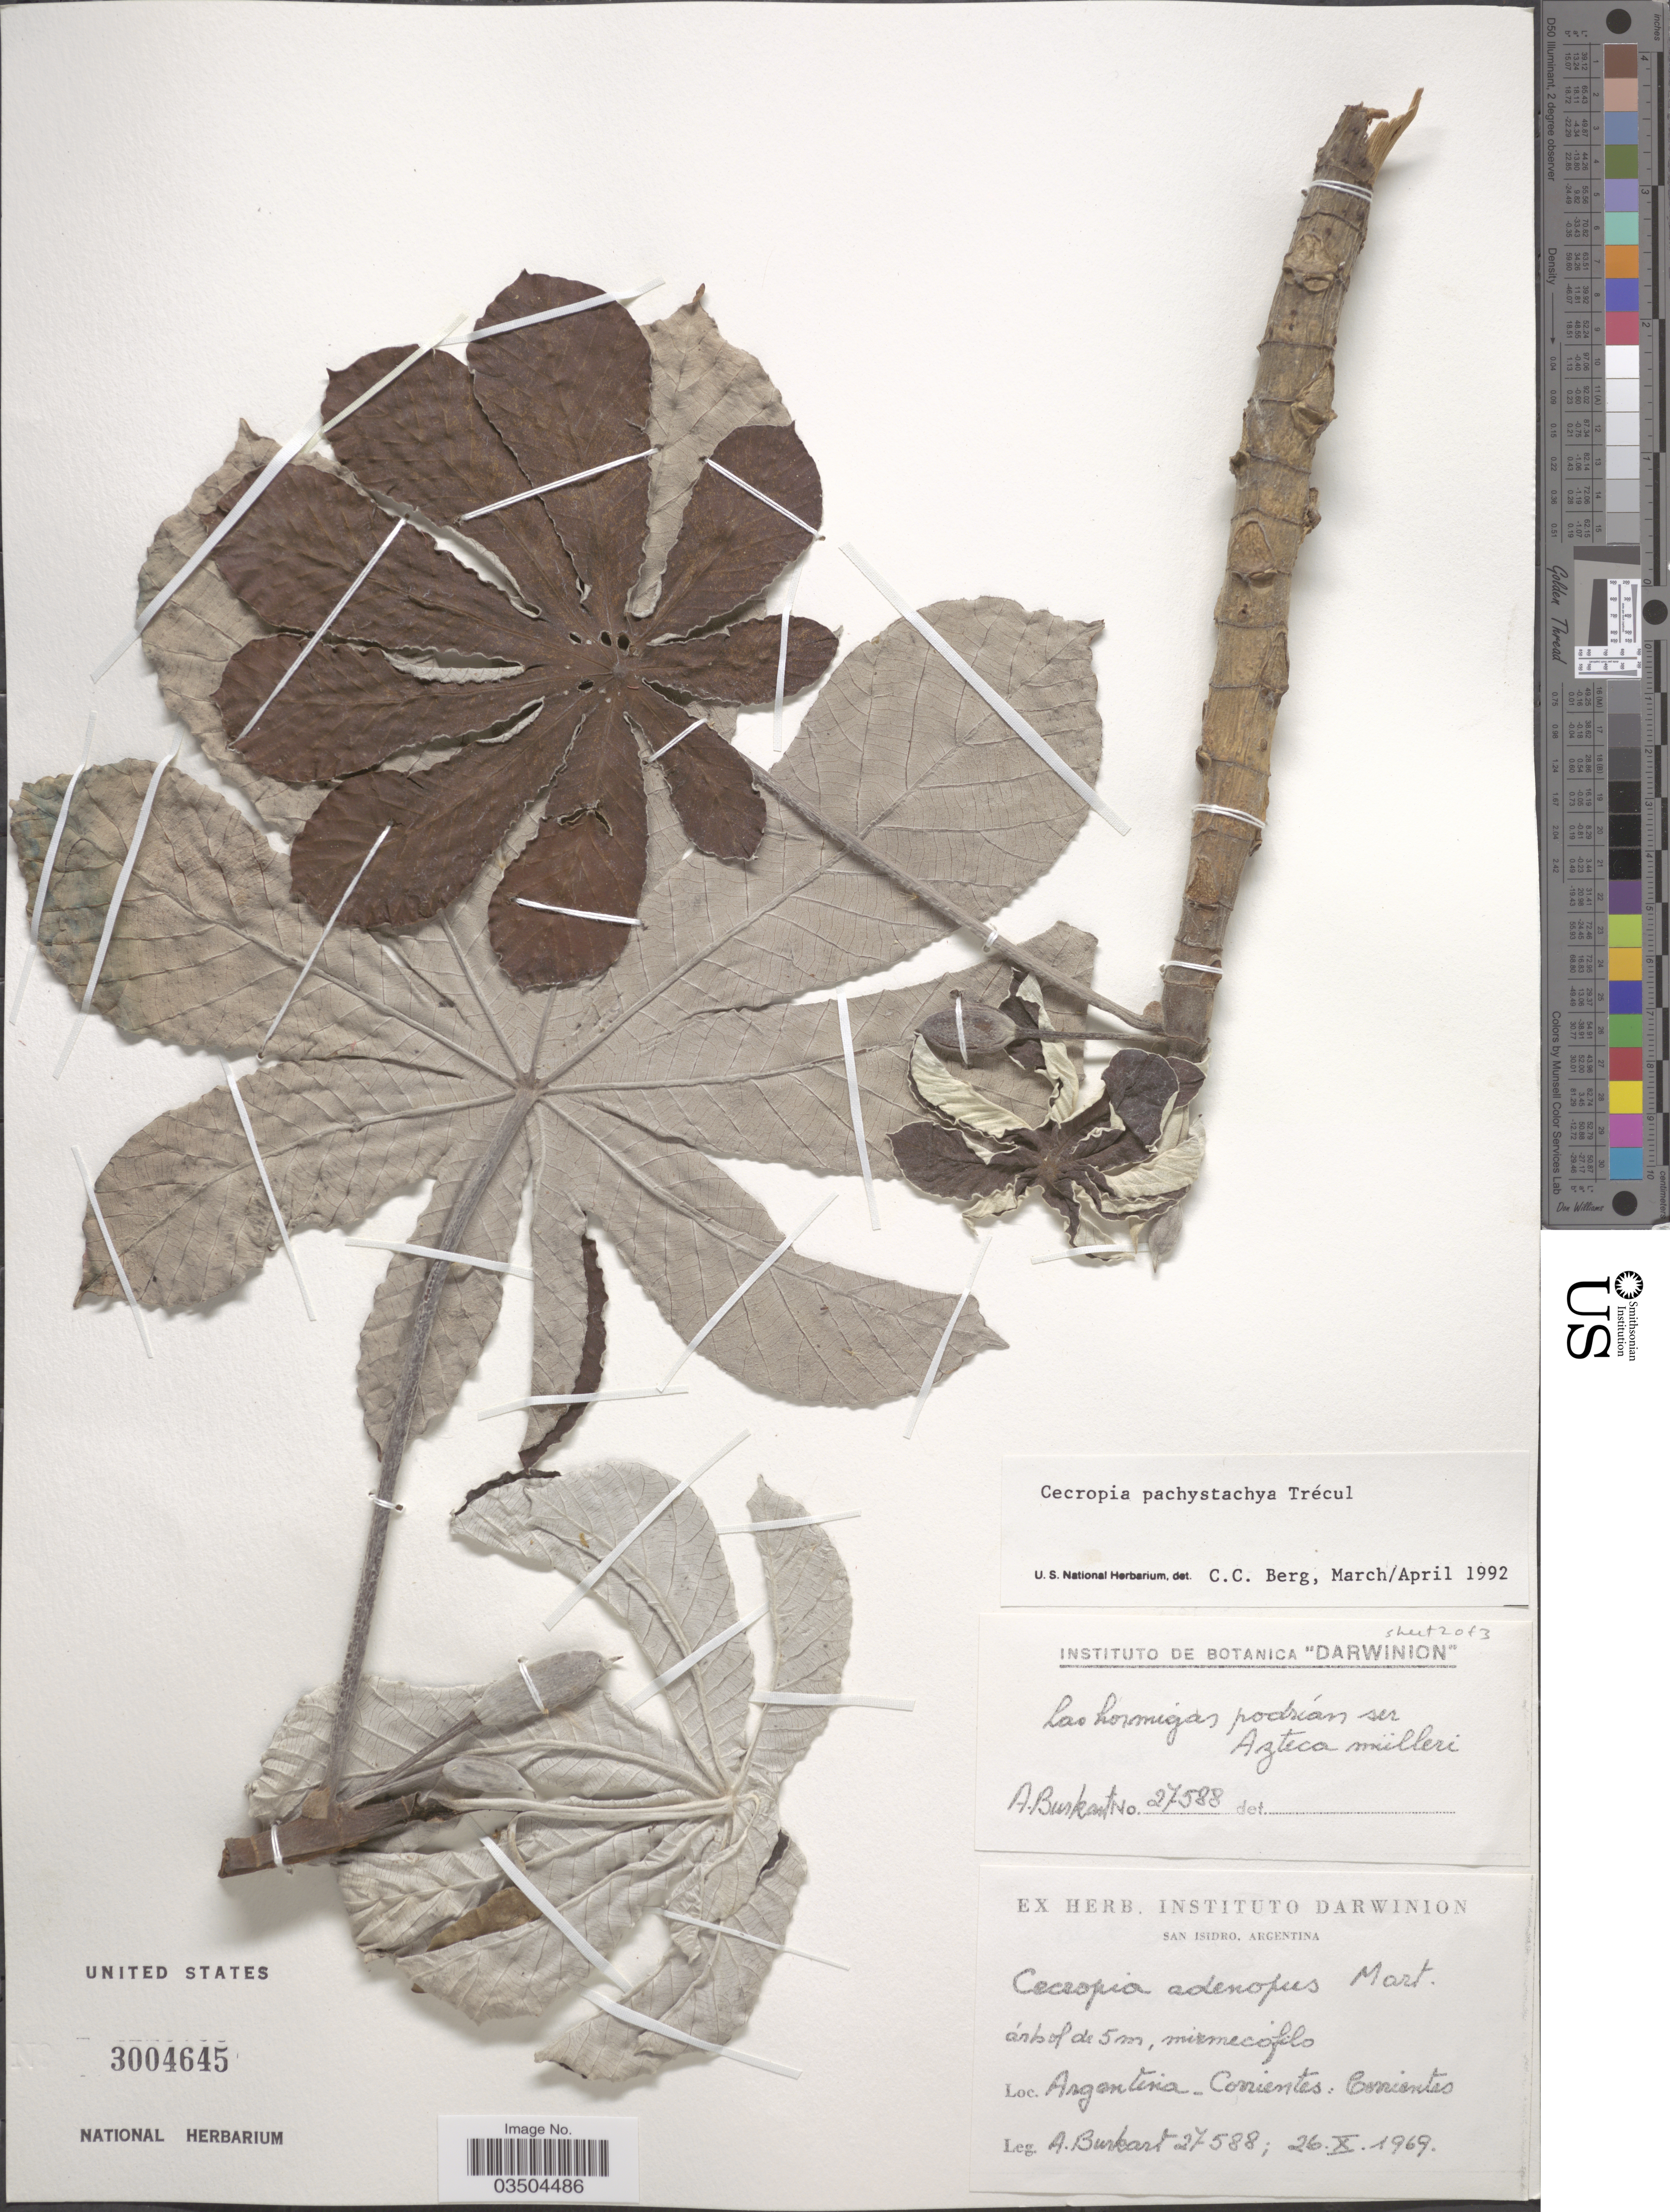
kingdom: Plantae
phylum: Tracheophyta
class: Magnoliopsida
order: Rosales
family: Urticaceae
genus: Cecropia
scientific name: Cecropia pachystachya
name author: Trécul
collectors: A. E. Burkart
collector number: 27588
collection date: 1969-10-26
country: Argentina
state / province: Corrientes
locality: Corrientes.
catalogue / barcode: US 3004645